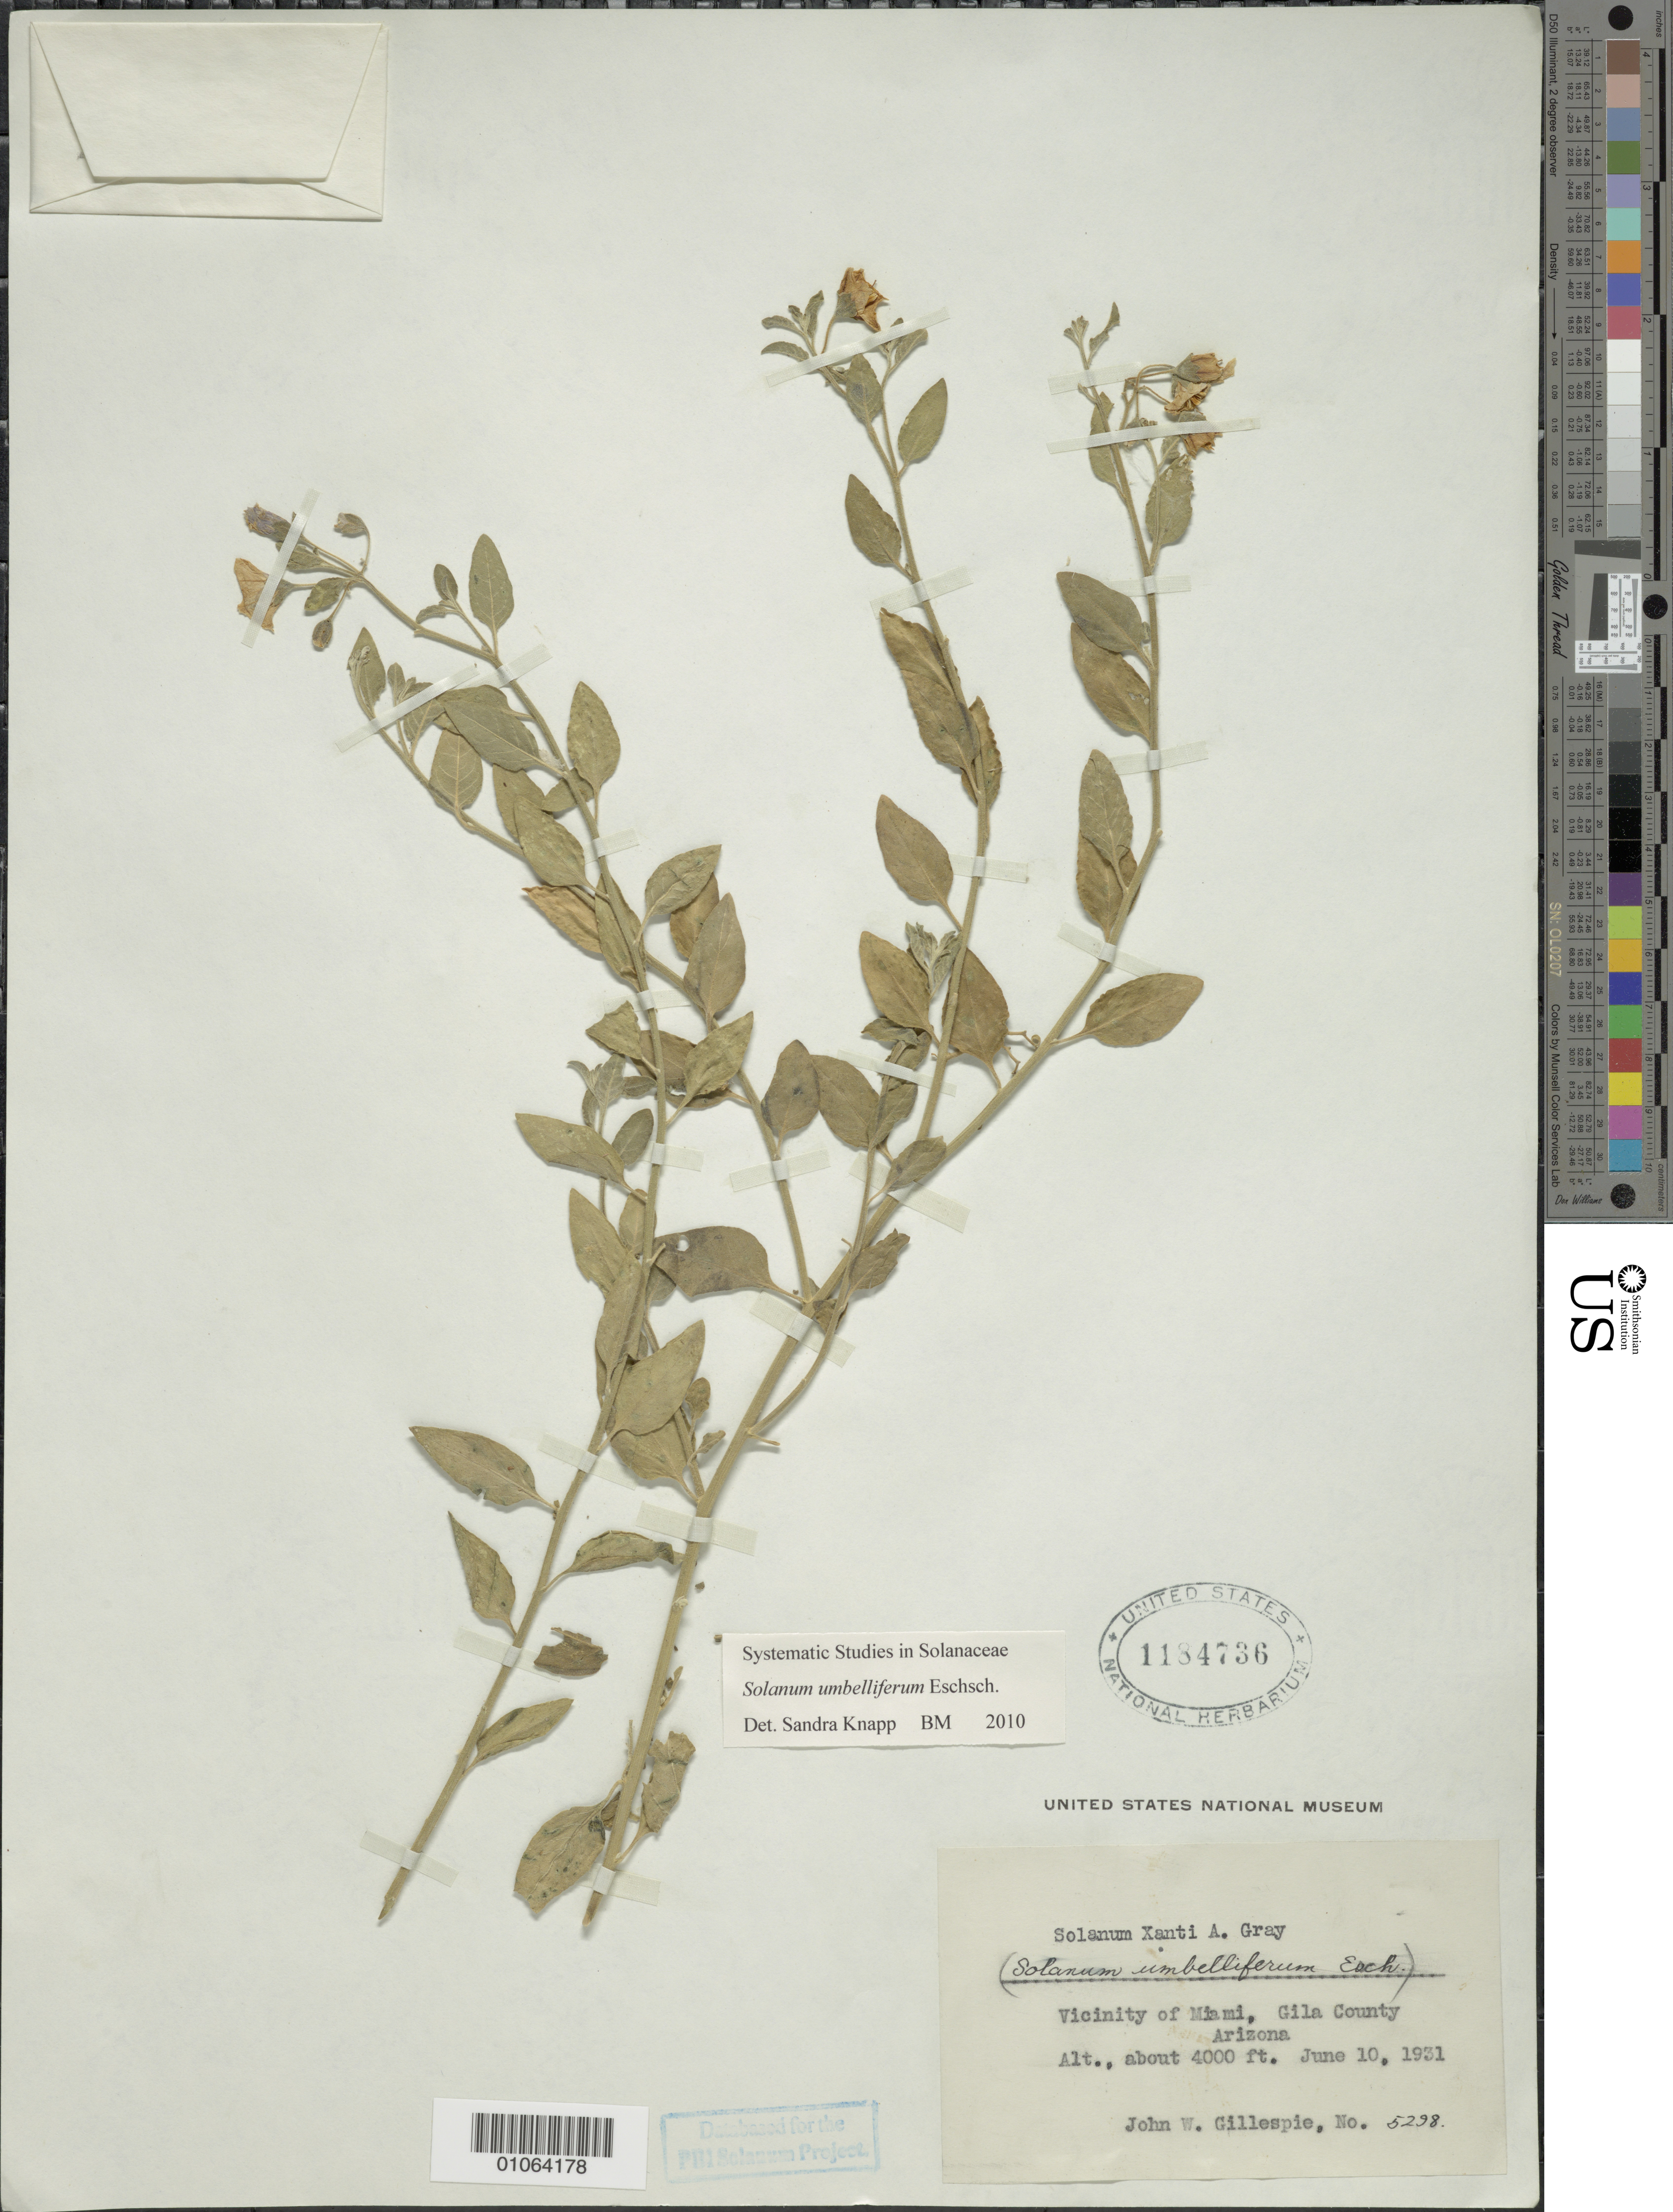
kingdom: Plantae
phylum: Tracheophyta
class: Magnoliopsida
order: Solanales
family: Solanaceae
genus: Solanum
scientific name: Solanum umbelliferum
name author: Eschsch.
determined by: Knapp, S. D.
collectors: J. W. Gillespie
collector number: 5298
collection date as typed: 10 Jun 1931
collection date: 1931-06-10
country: United States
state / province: Arizona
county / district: Gila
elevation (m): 1219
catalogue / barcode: US 1184736